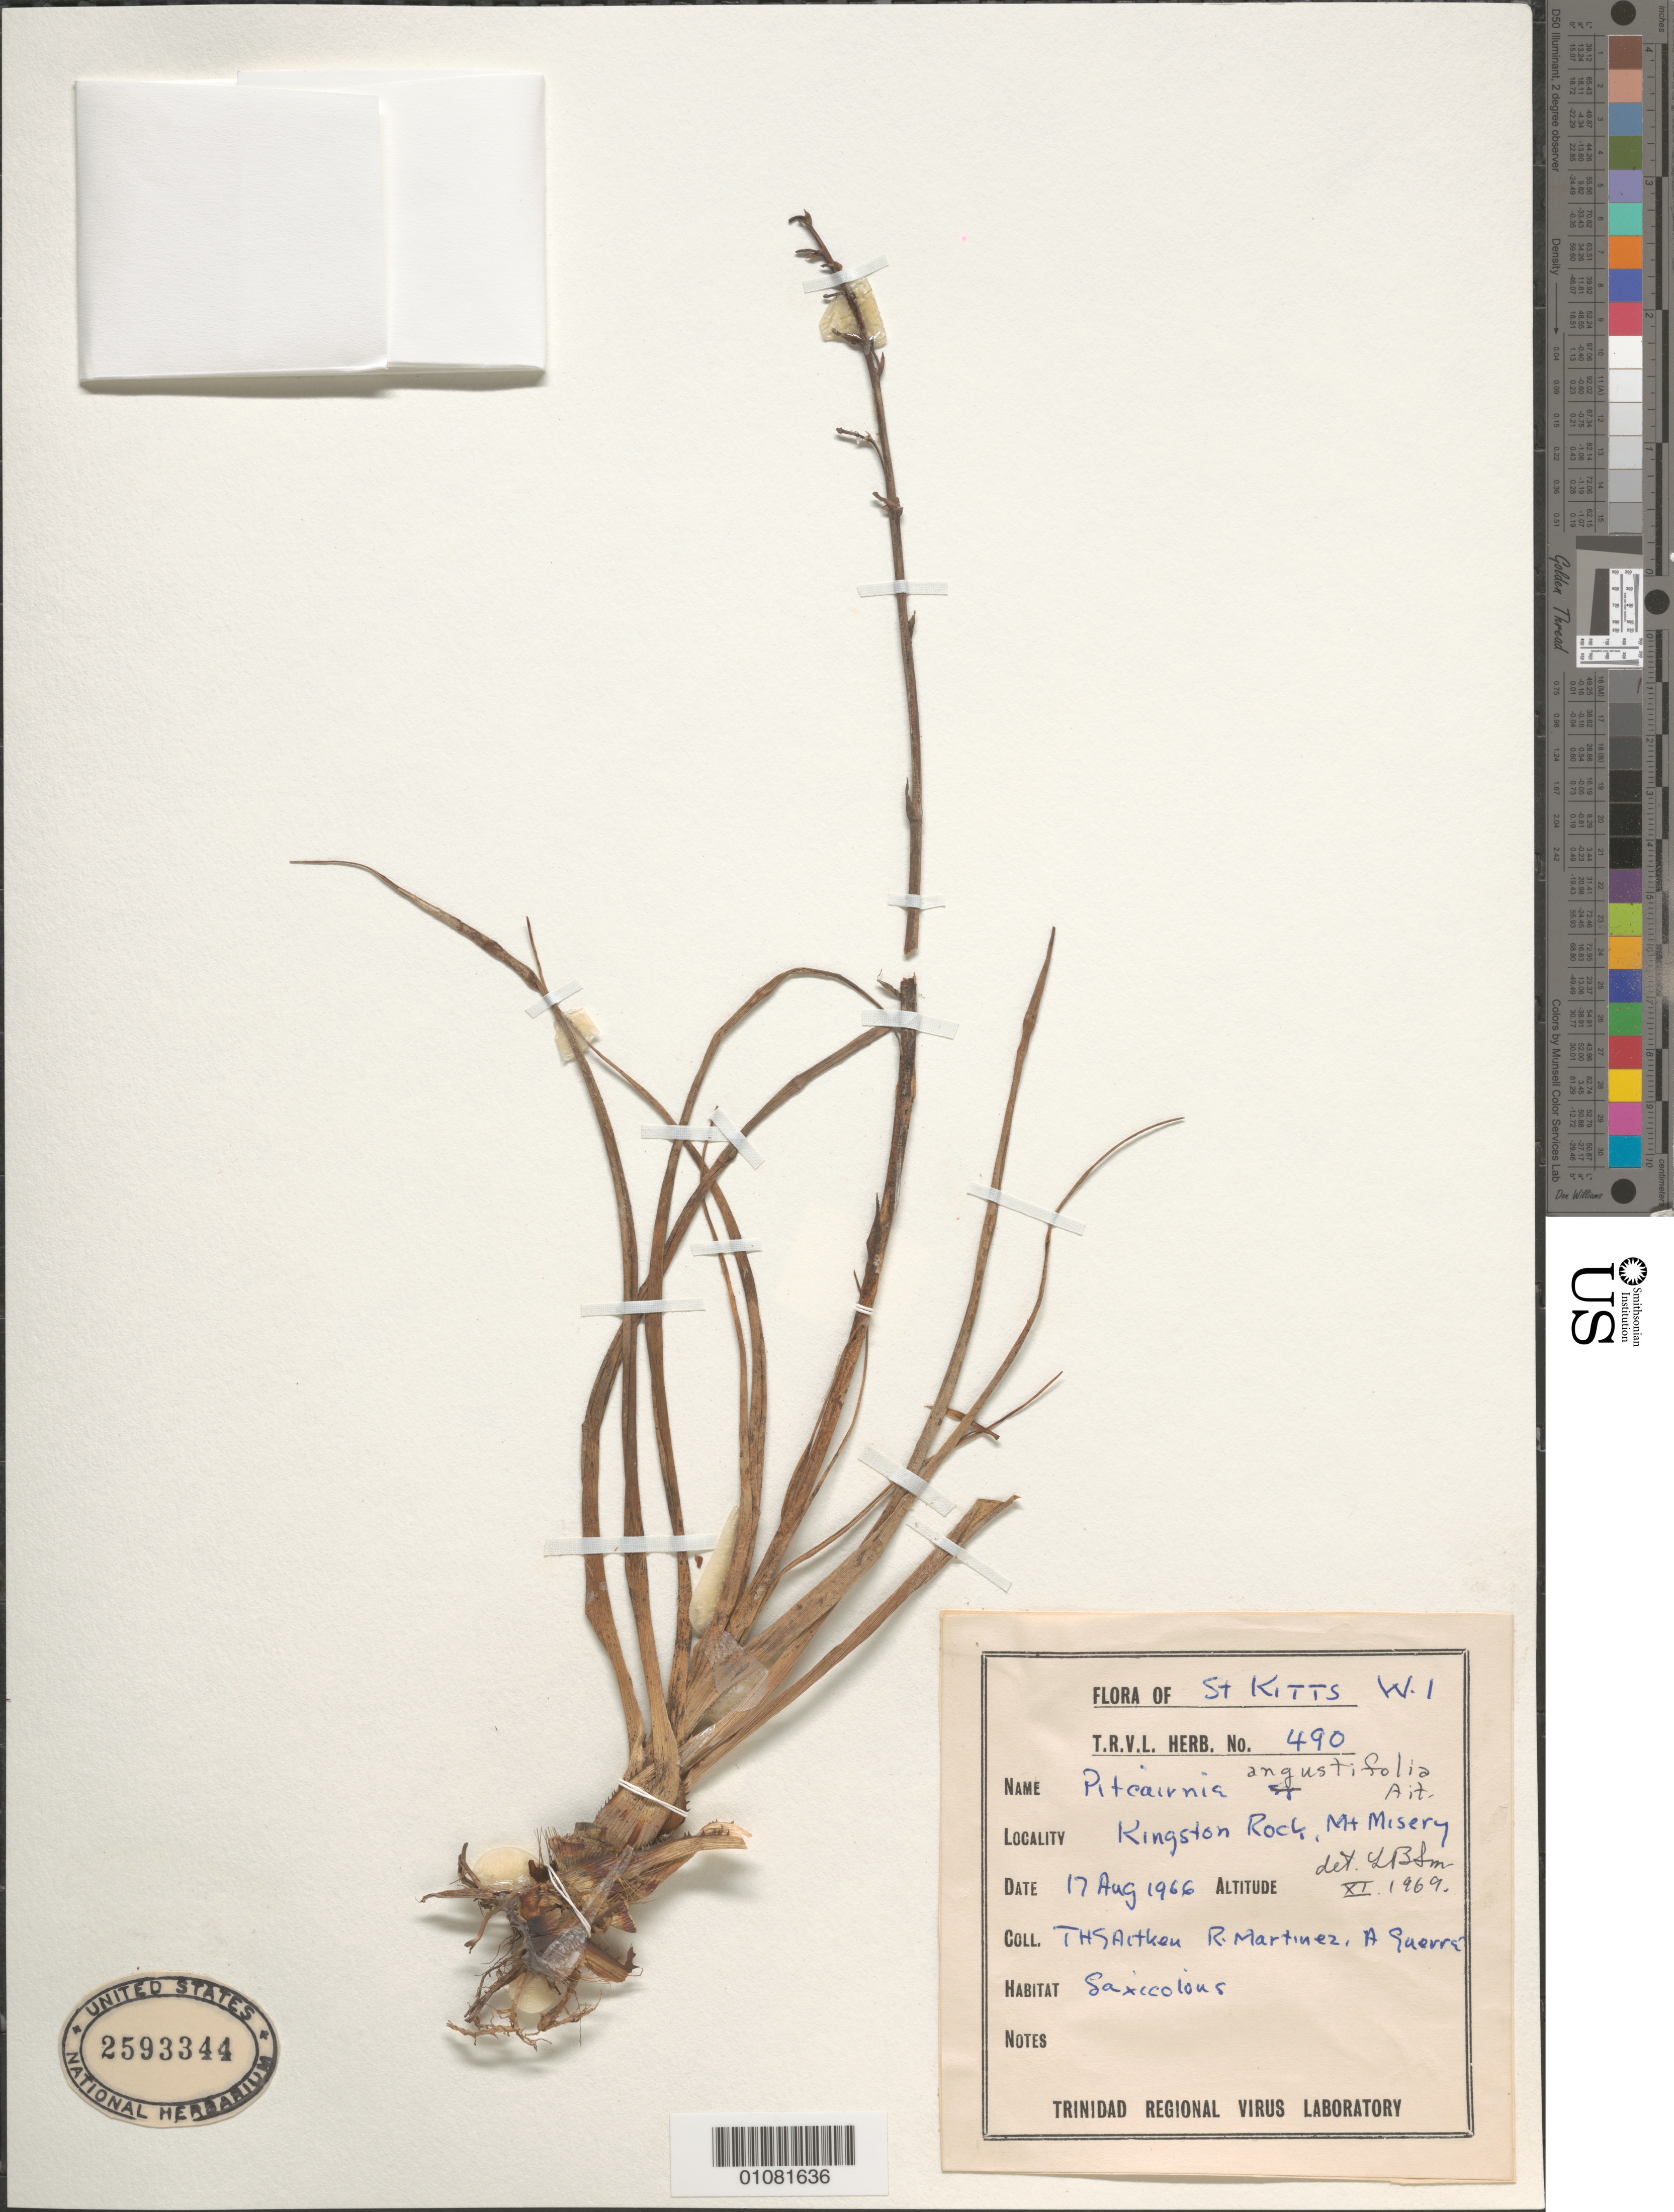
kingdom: Plantae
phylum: Tracheophyta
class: Liliopsida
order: Poales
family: Bromeliaceae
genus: Pitcairnia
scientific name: Pitcairnia angustifolia var. angustifolia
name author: Sol. ex Aiton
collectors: T. Aitken, R. Martinez & A. Guerra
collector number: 490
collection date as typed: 17 Aug 1966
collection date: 1966-08-17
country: St. Christopher-Nevis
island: St. Christopher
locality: Kingston Rock, Mt Misery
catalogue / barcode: US 2593344